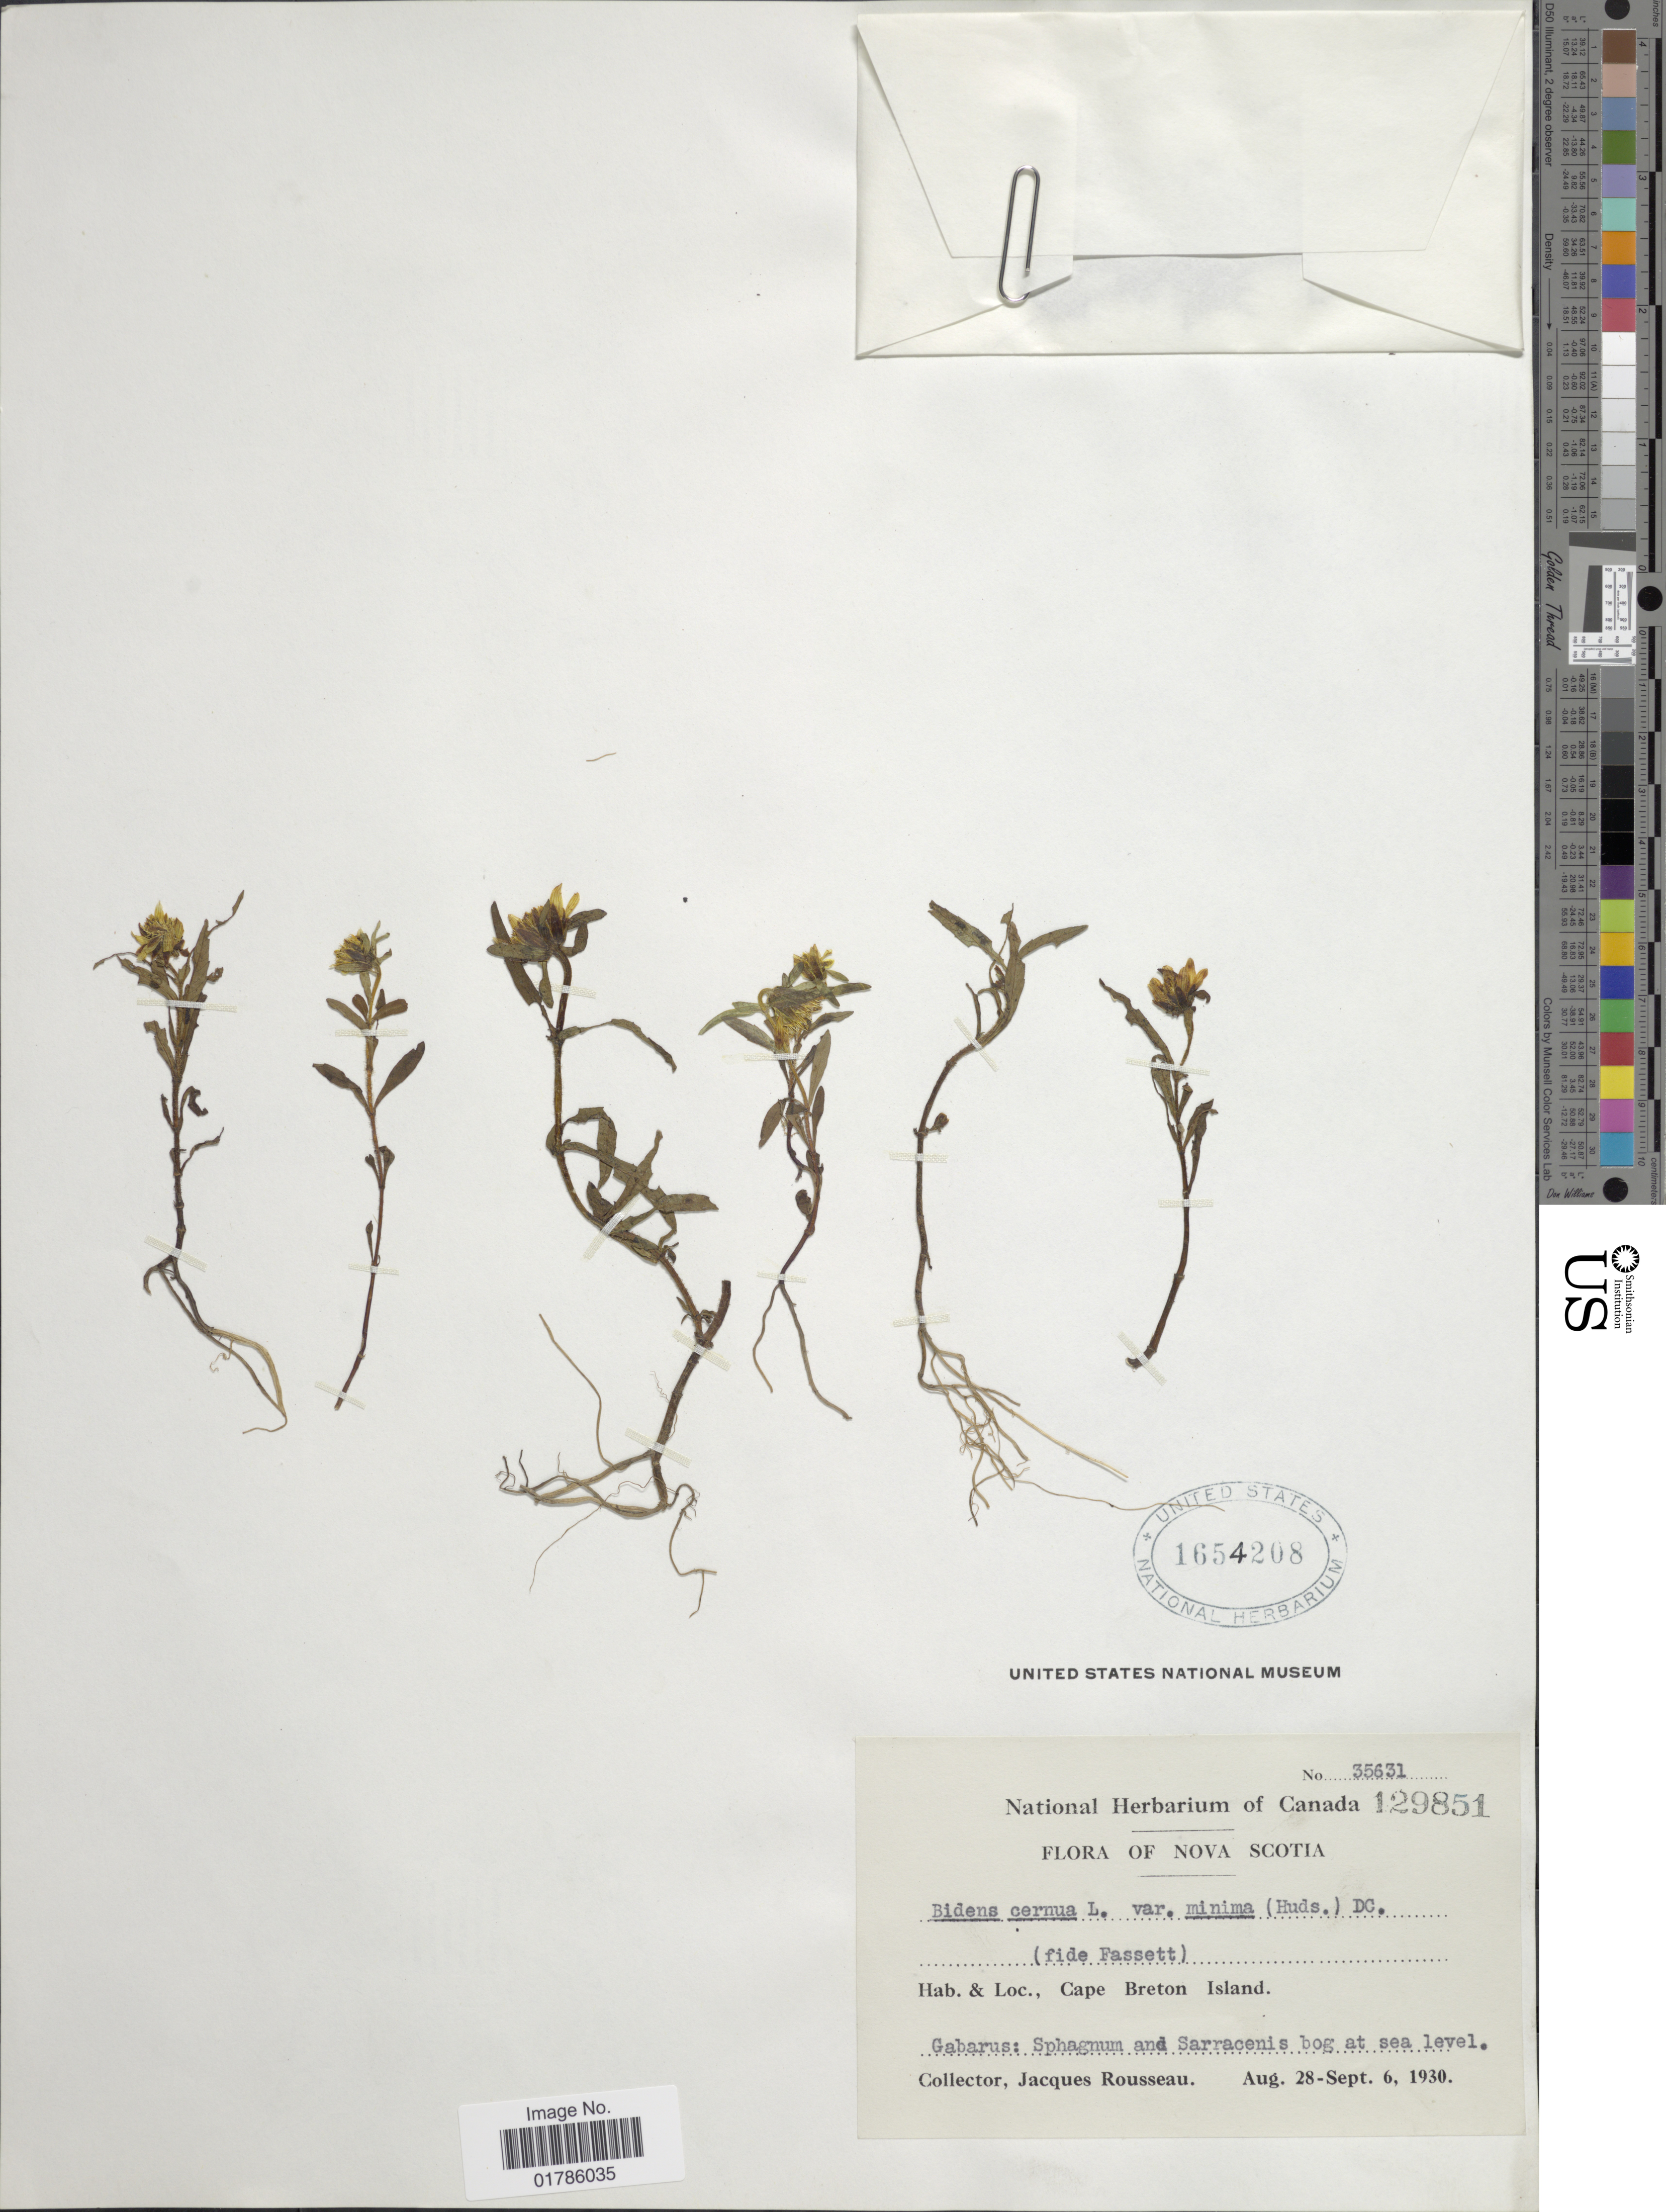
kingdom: Plantae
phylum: Tracheophyta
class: Magnoliopsida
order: Asterales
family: Asteraceae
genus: Bidens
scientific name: Bidens cernua var. minima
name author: (Huds.) Pursh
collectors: J. Rousseau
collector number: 35631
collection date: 1930-08-28/1930-09-06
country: Canada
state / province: Nova Scotia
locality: Cape Breton Island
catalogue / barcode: US 1654208